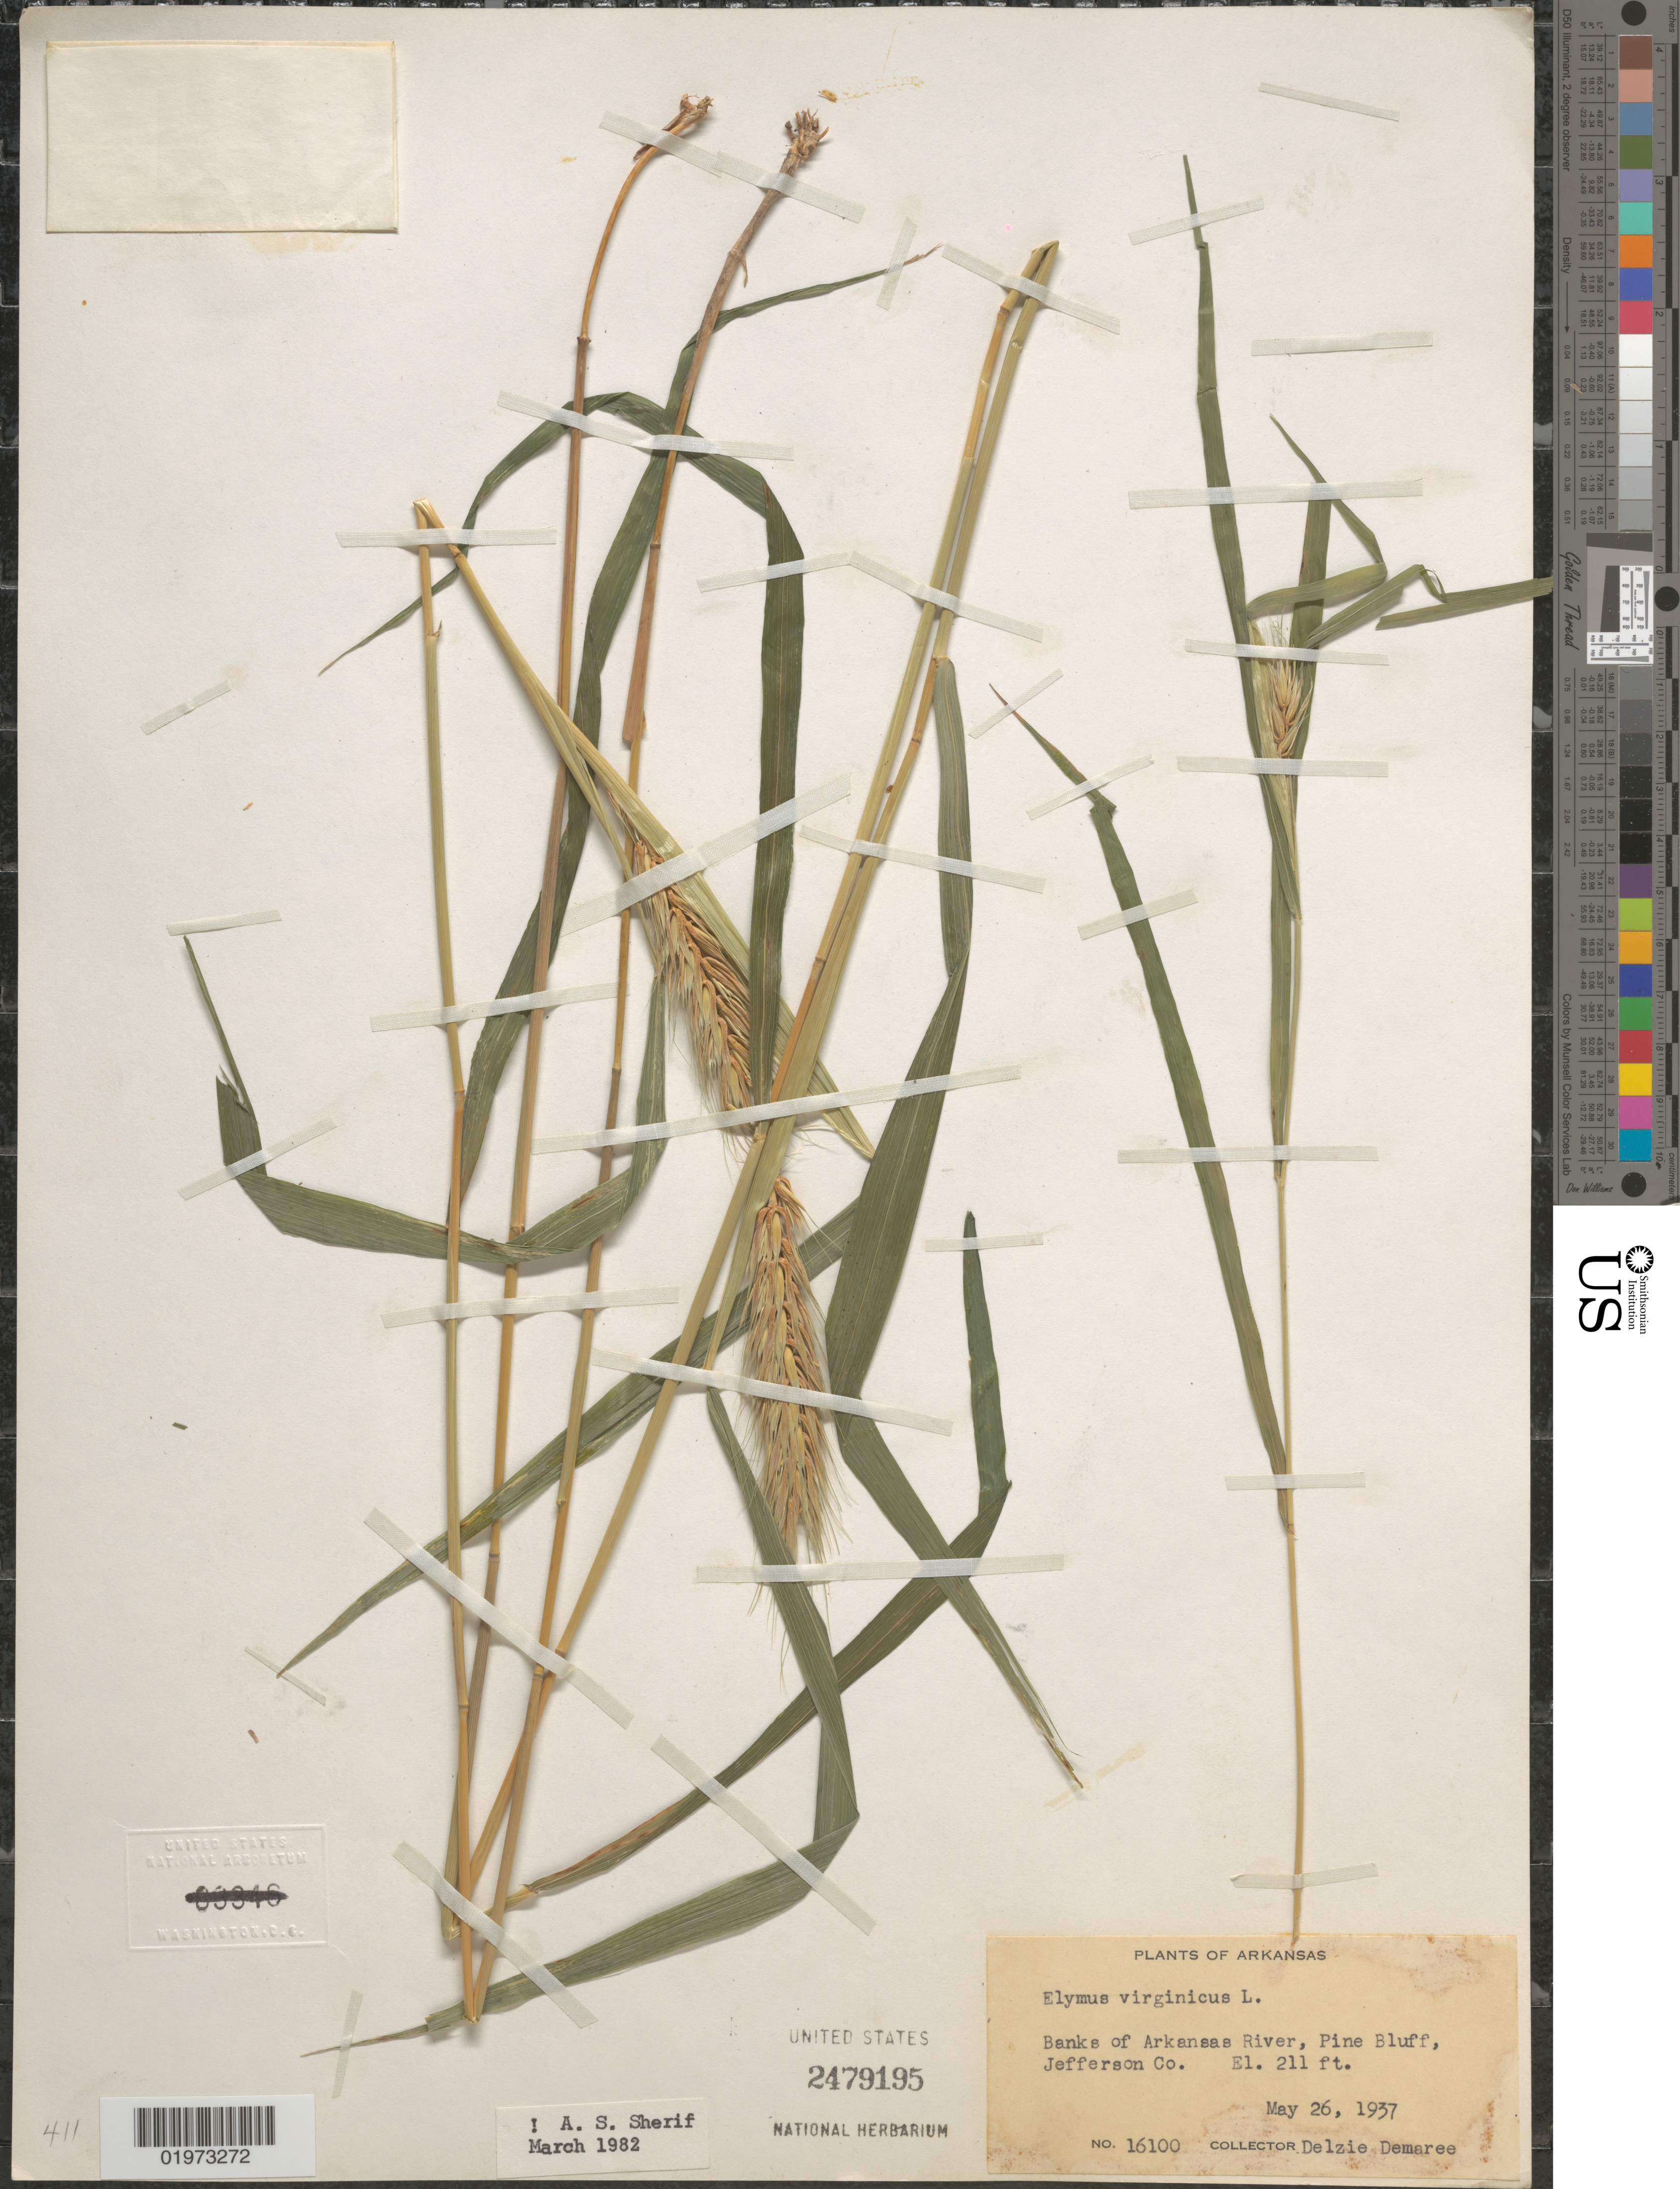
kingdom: Plantae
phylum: Tracheophyta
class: Liliopsida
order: Poales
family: Poaceae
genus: Elymus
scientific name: Elymus virginicus var. virginicus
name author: L.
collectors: D. Demaree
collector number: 16100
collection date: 1937-05-26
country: United States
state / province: Arkansas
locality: Banks of Arkansas River, Pine Bluff, Jefferson Co.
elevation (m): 64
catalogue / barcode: US 2479195